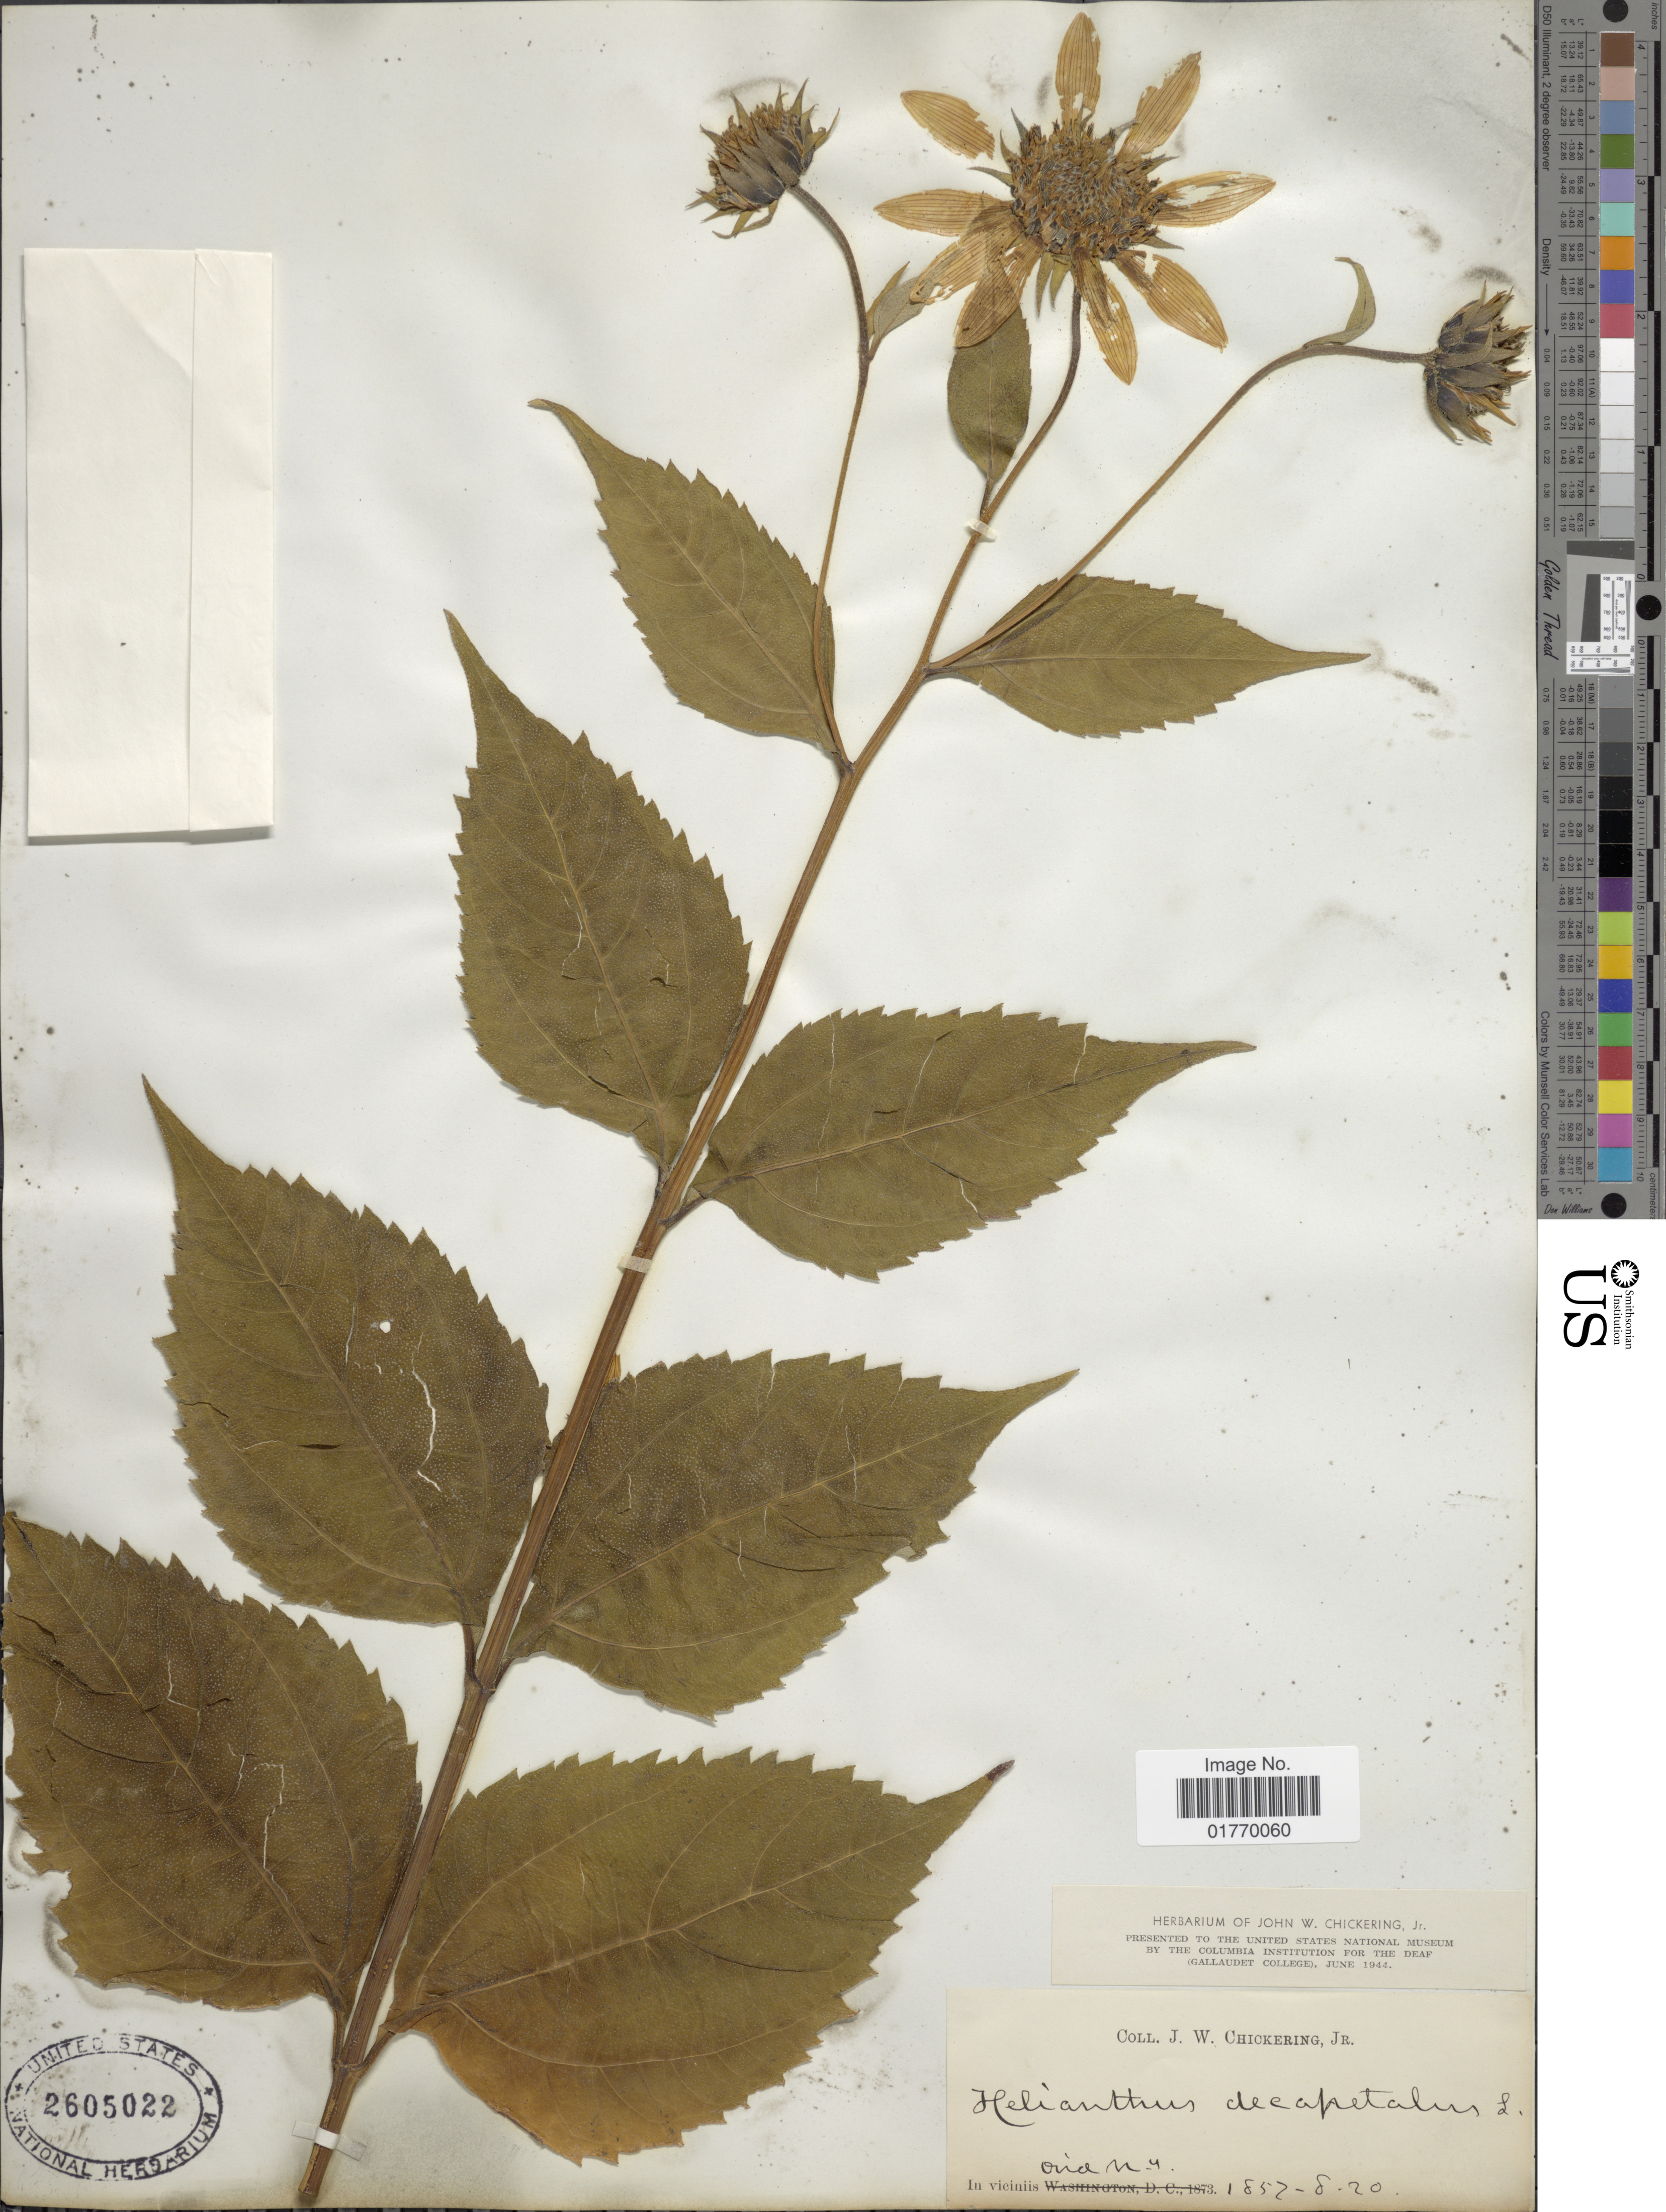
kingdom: Plantae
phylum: Tracheophyta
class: Magnoliopsida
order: Asterales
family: Asteraceae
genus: Helianthus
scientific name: Helianthus decapetalus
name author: L.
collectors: J. W. Chickering Jr.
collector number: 4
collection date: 1857-08-20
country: United States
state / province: New York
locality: Ovid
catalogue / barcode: US 2605022